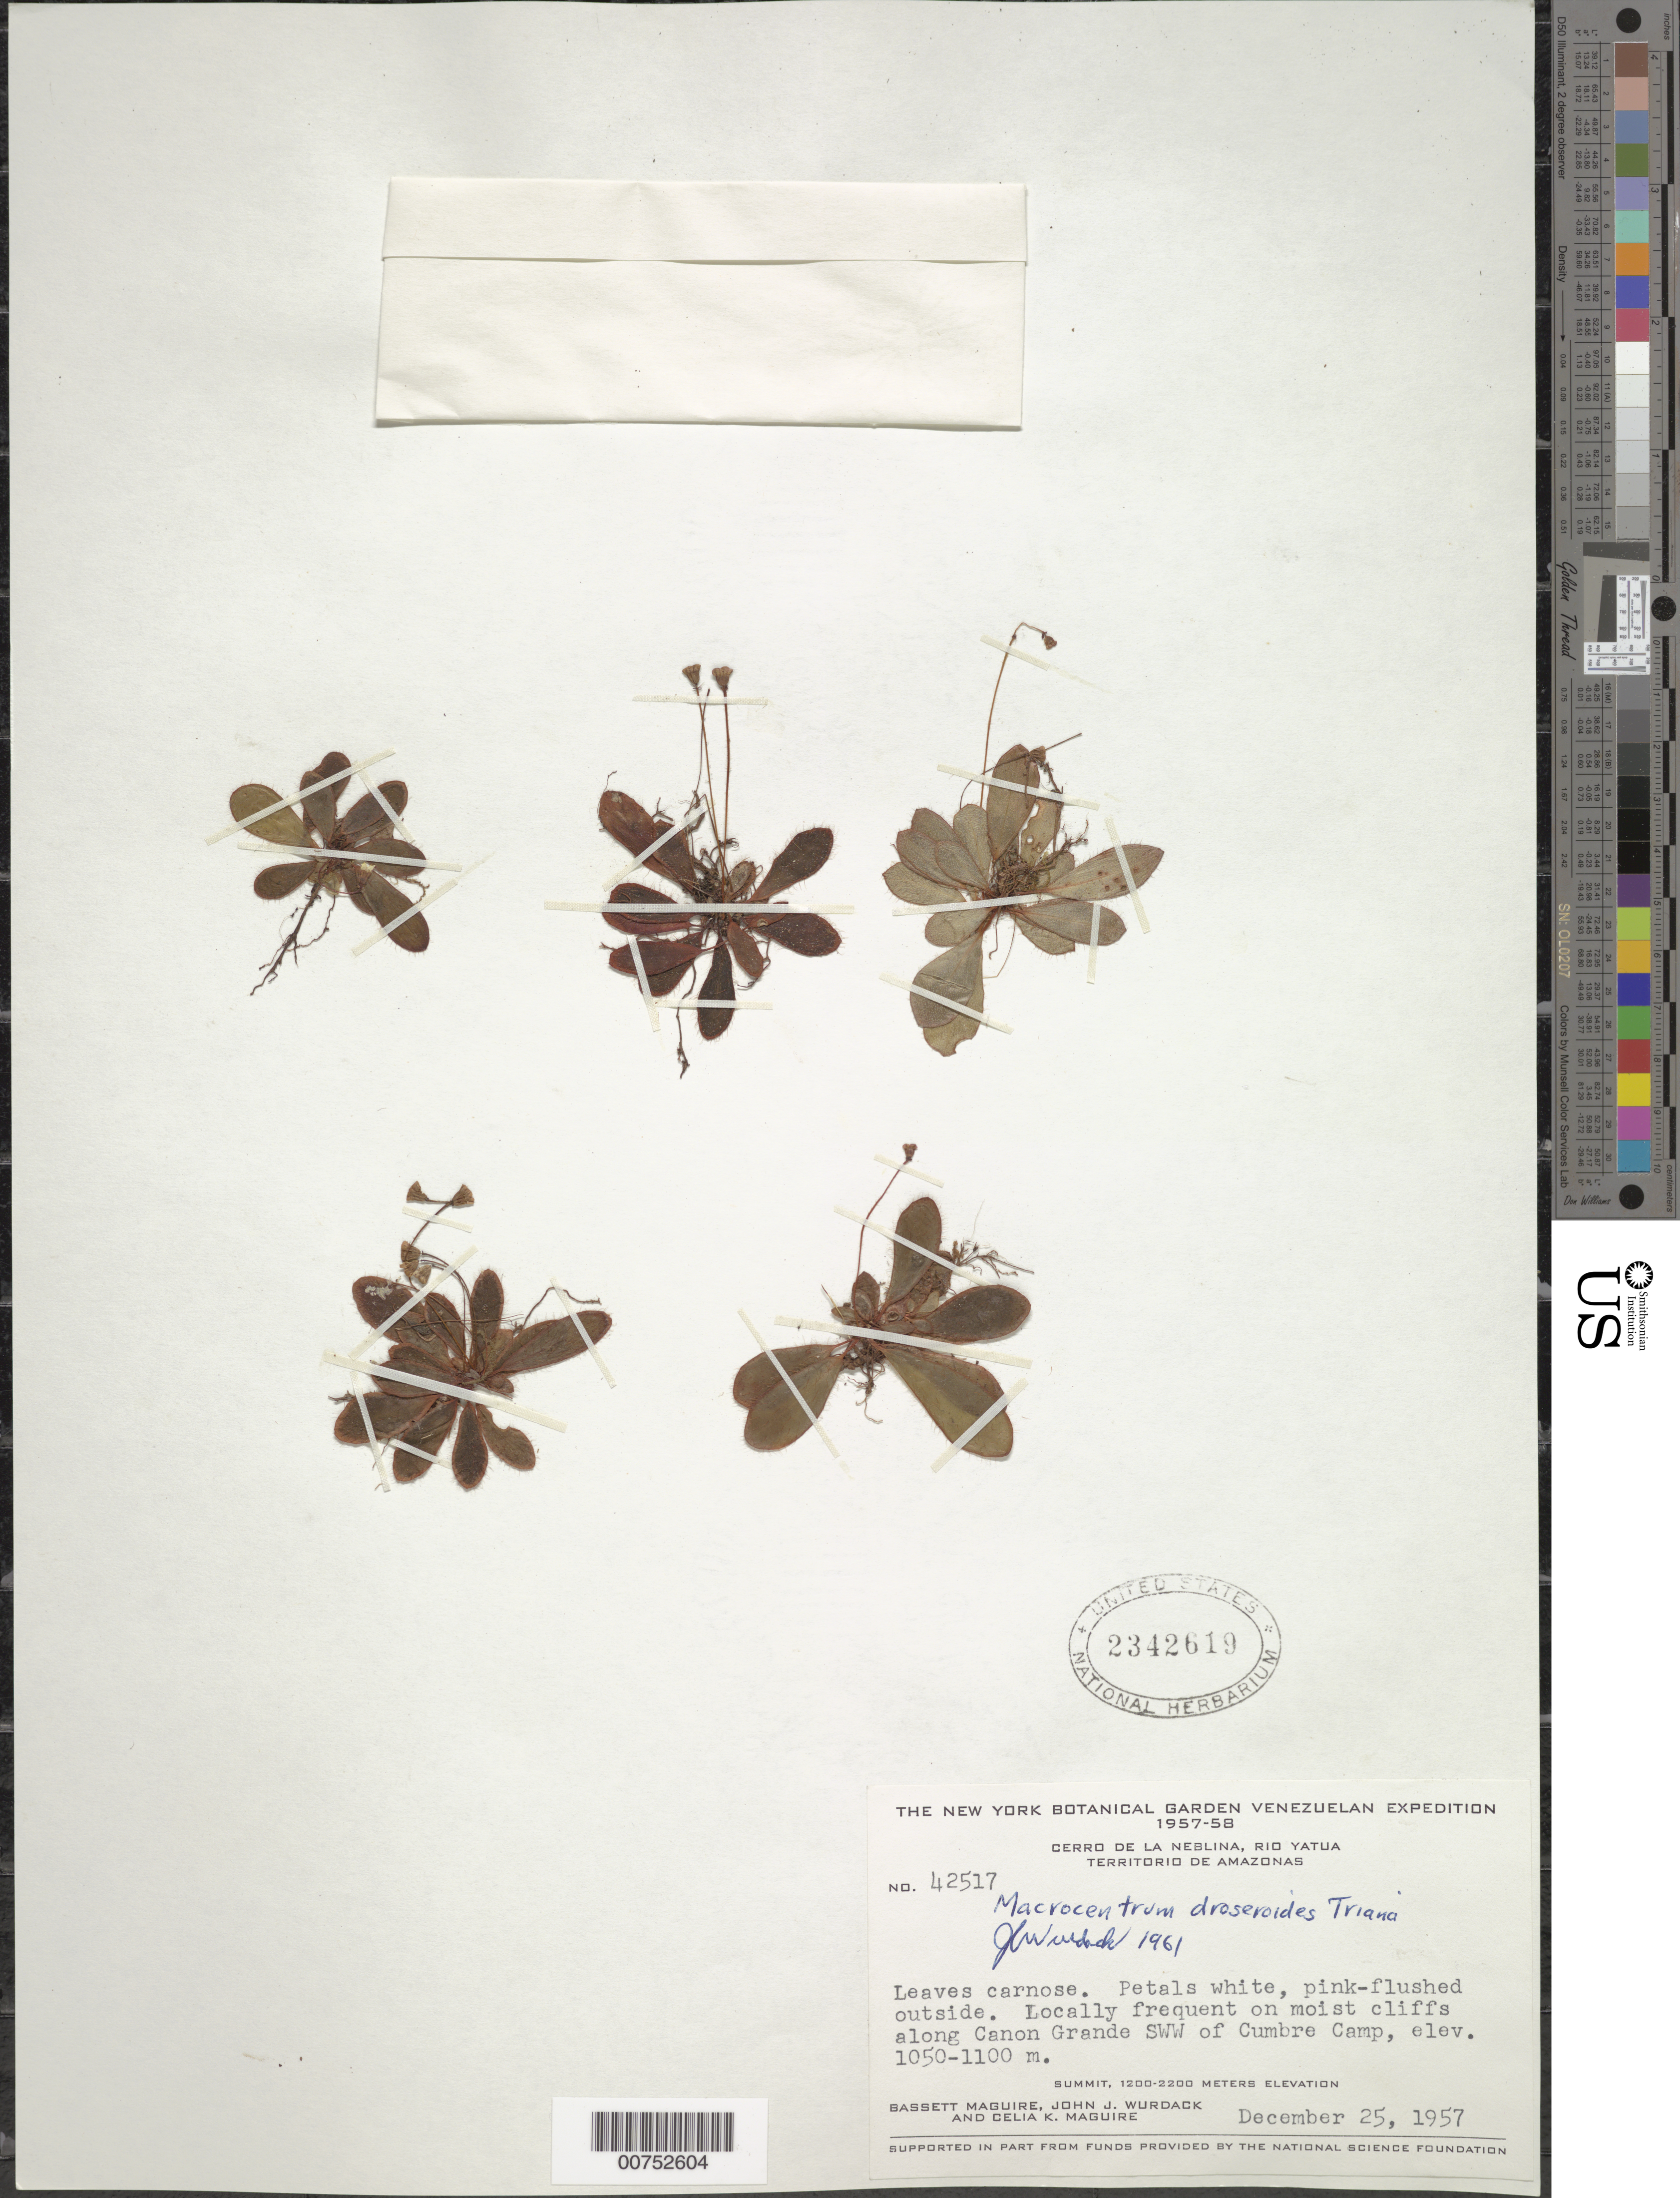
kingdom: Plantae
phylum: Tracheophyta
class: Magnoliopsida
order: Myrtales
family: Melastomataceae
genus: Macrocentrum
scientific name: Macrocentrum droseroides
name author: Triana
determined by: Wurdack, John J., (US), US (UNITED STATES)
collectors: B. Maguire, J. J. Wurdack & C. K. Maguire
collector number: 42517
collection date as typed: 25-Dec-57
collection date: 1957-12-25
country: Venezuela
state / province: Amazonas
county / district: Río Negro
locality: Cerro de la Neblina, Río Yatua, Caño Grande, SSW of Cumbre Camp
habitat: Moist cliffs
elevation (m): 1050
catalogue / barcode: US 2342619